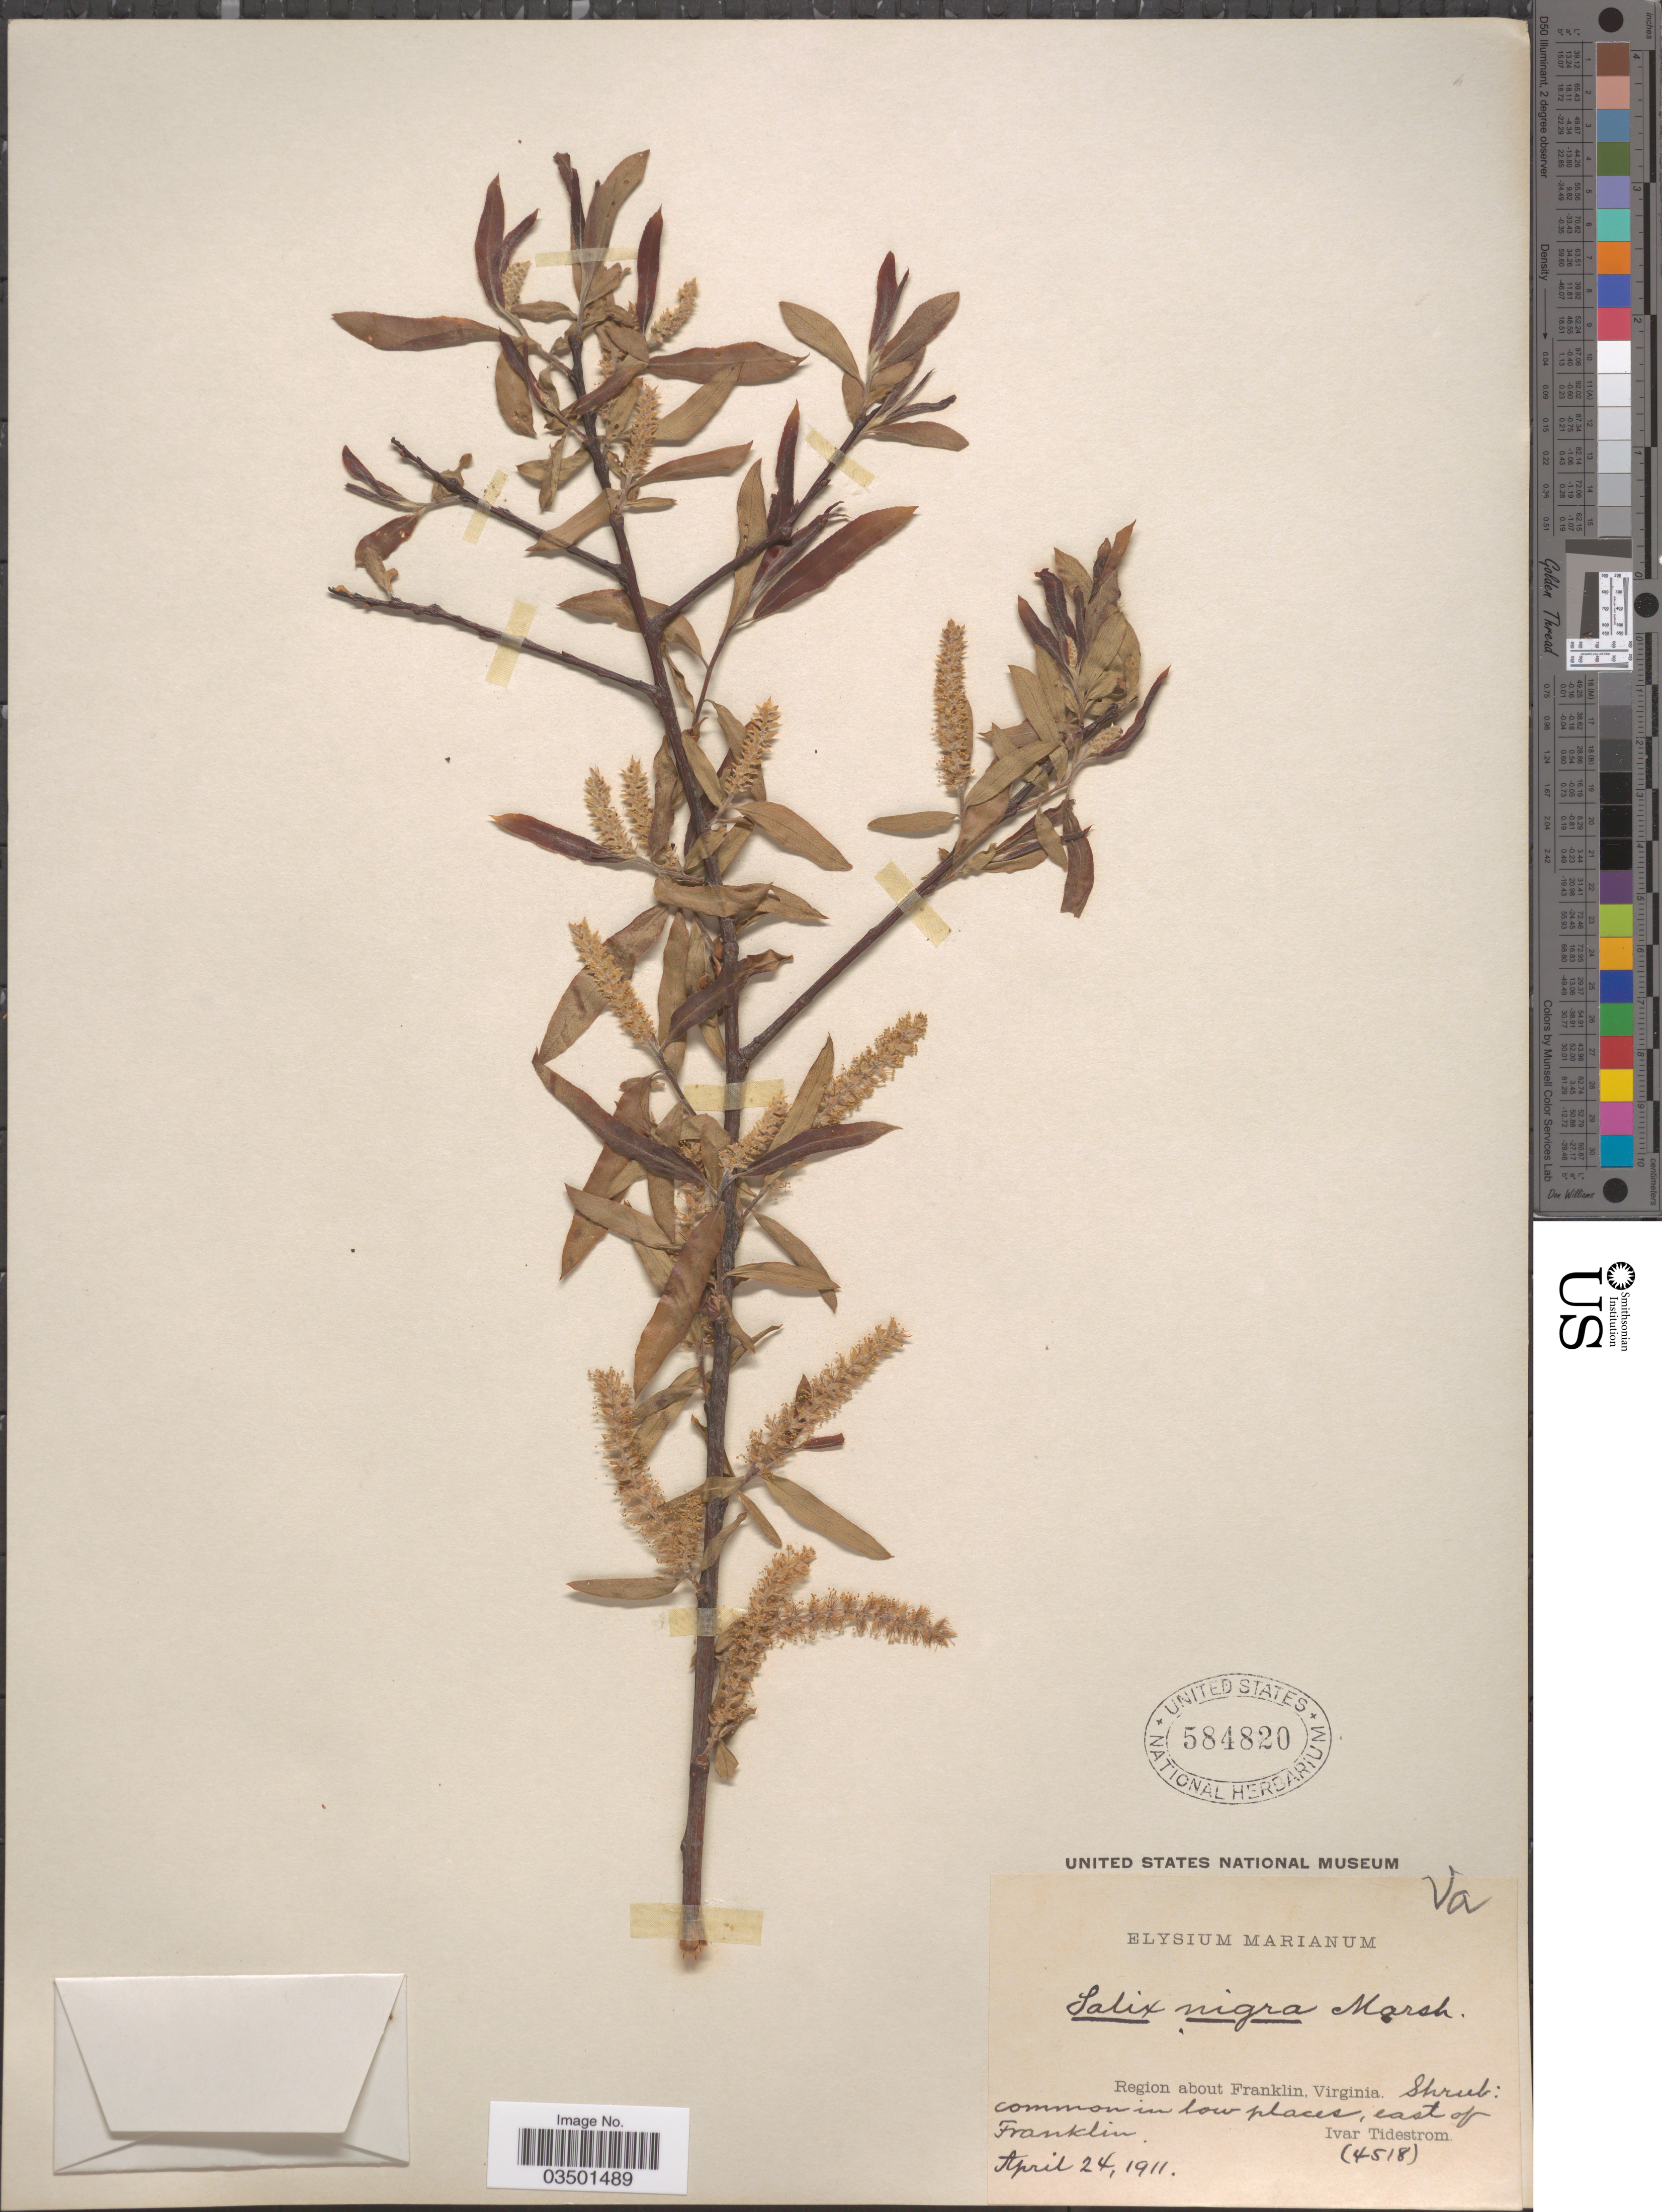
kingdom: Plantae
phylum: Tracheophyta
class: Magnoliopsida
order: Malpighiales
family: Salicaceae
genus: Salix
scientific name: Salix nigra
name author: Marshall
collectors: I. F. Tidestrom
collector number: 4518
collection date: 1911-04-24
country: United States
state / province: Virginia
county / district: City of Franklin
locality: Region about Franklin, common in low places, east of Franklin.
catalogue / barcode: US 584820